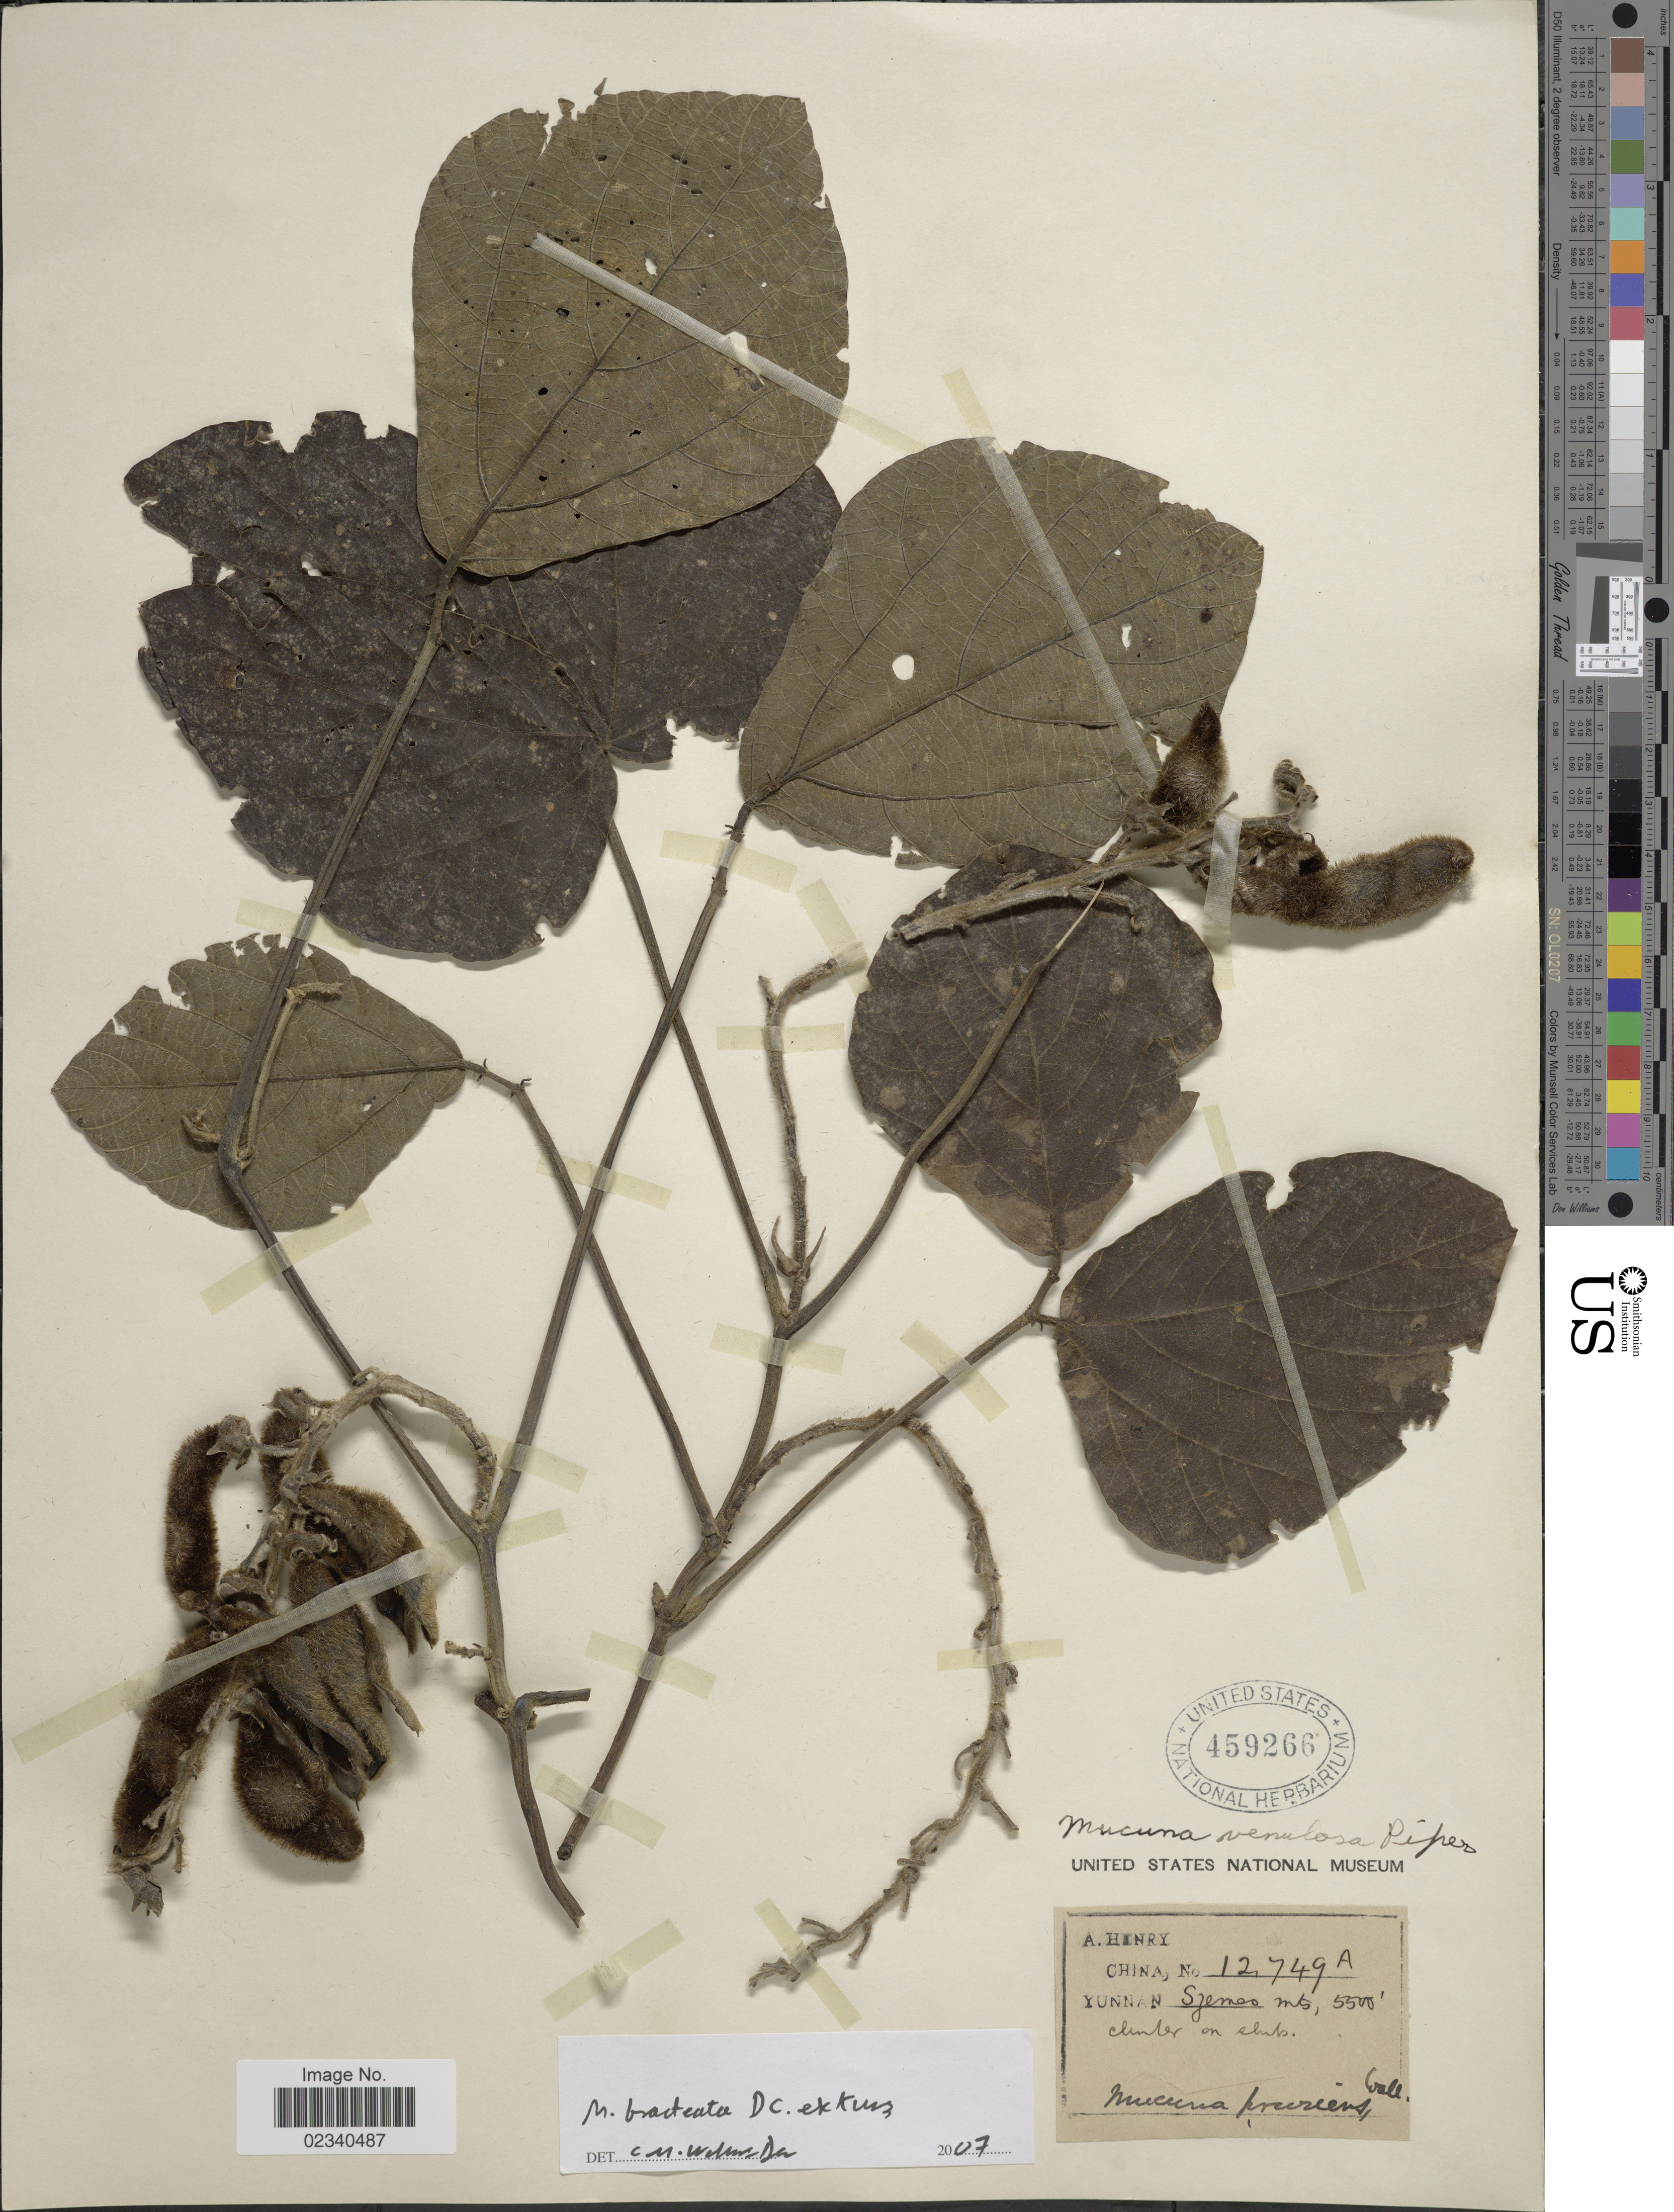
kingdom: Plantae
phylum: Tracheophyta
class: Magnoliopsida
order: Fabales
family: Fabaceae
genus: Mucuna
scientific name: Mucuna bracteata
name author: DC. ex Kurz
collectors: A. Henry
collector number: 12749 A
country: China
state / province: Yunnan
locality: Szemao mts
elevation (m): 1676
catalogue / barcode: US 459266